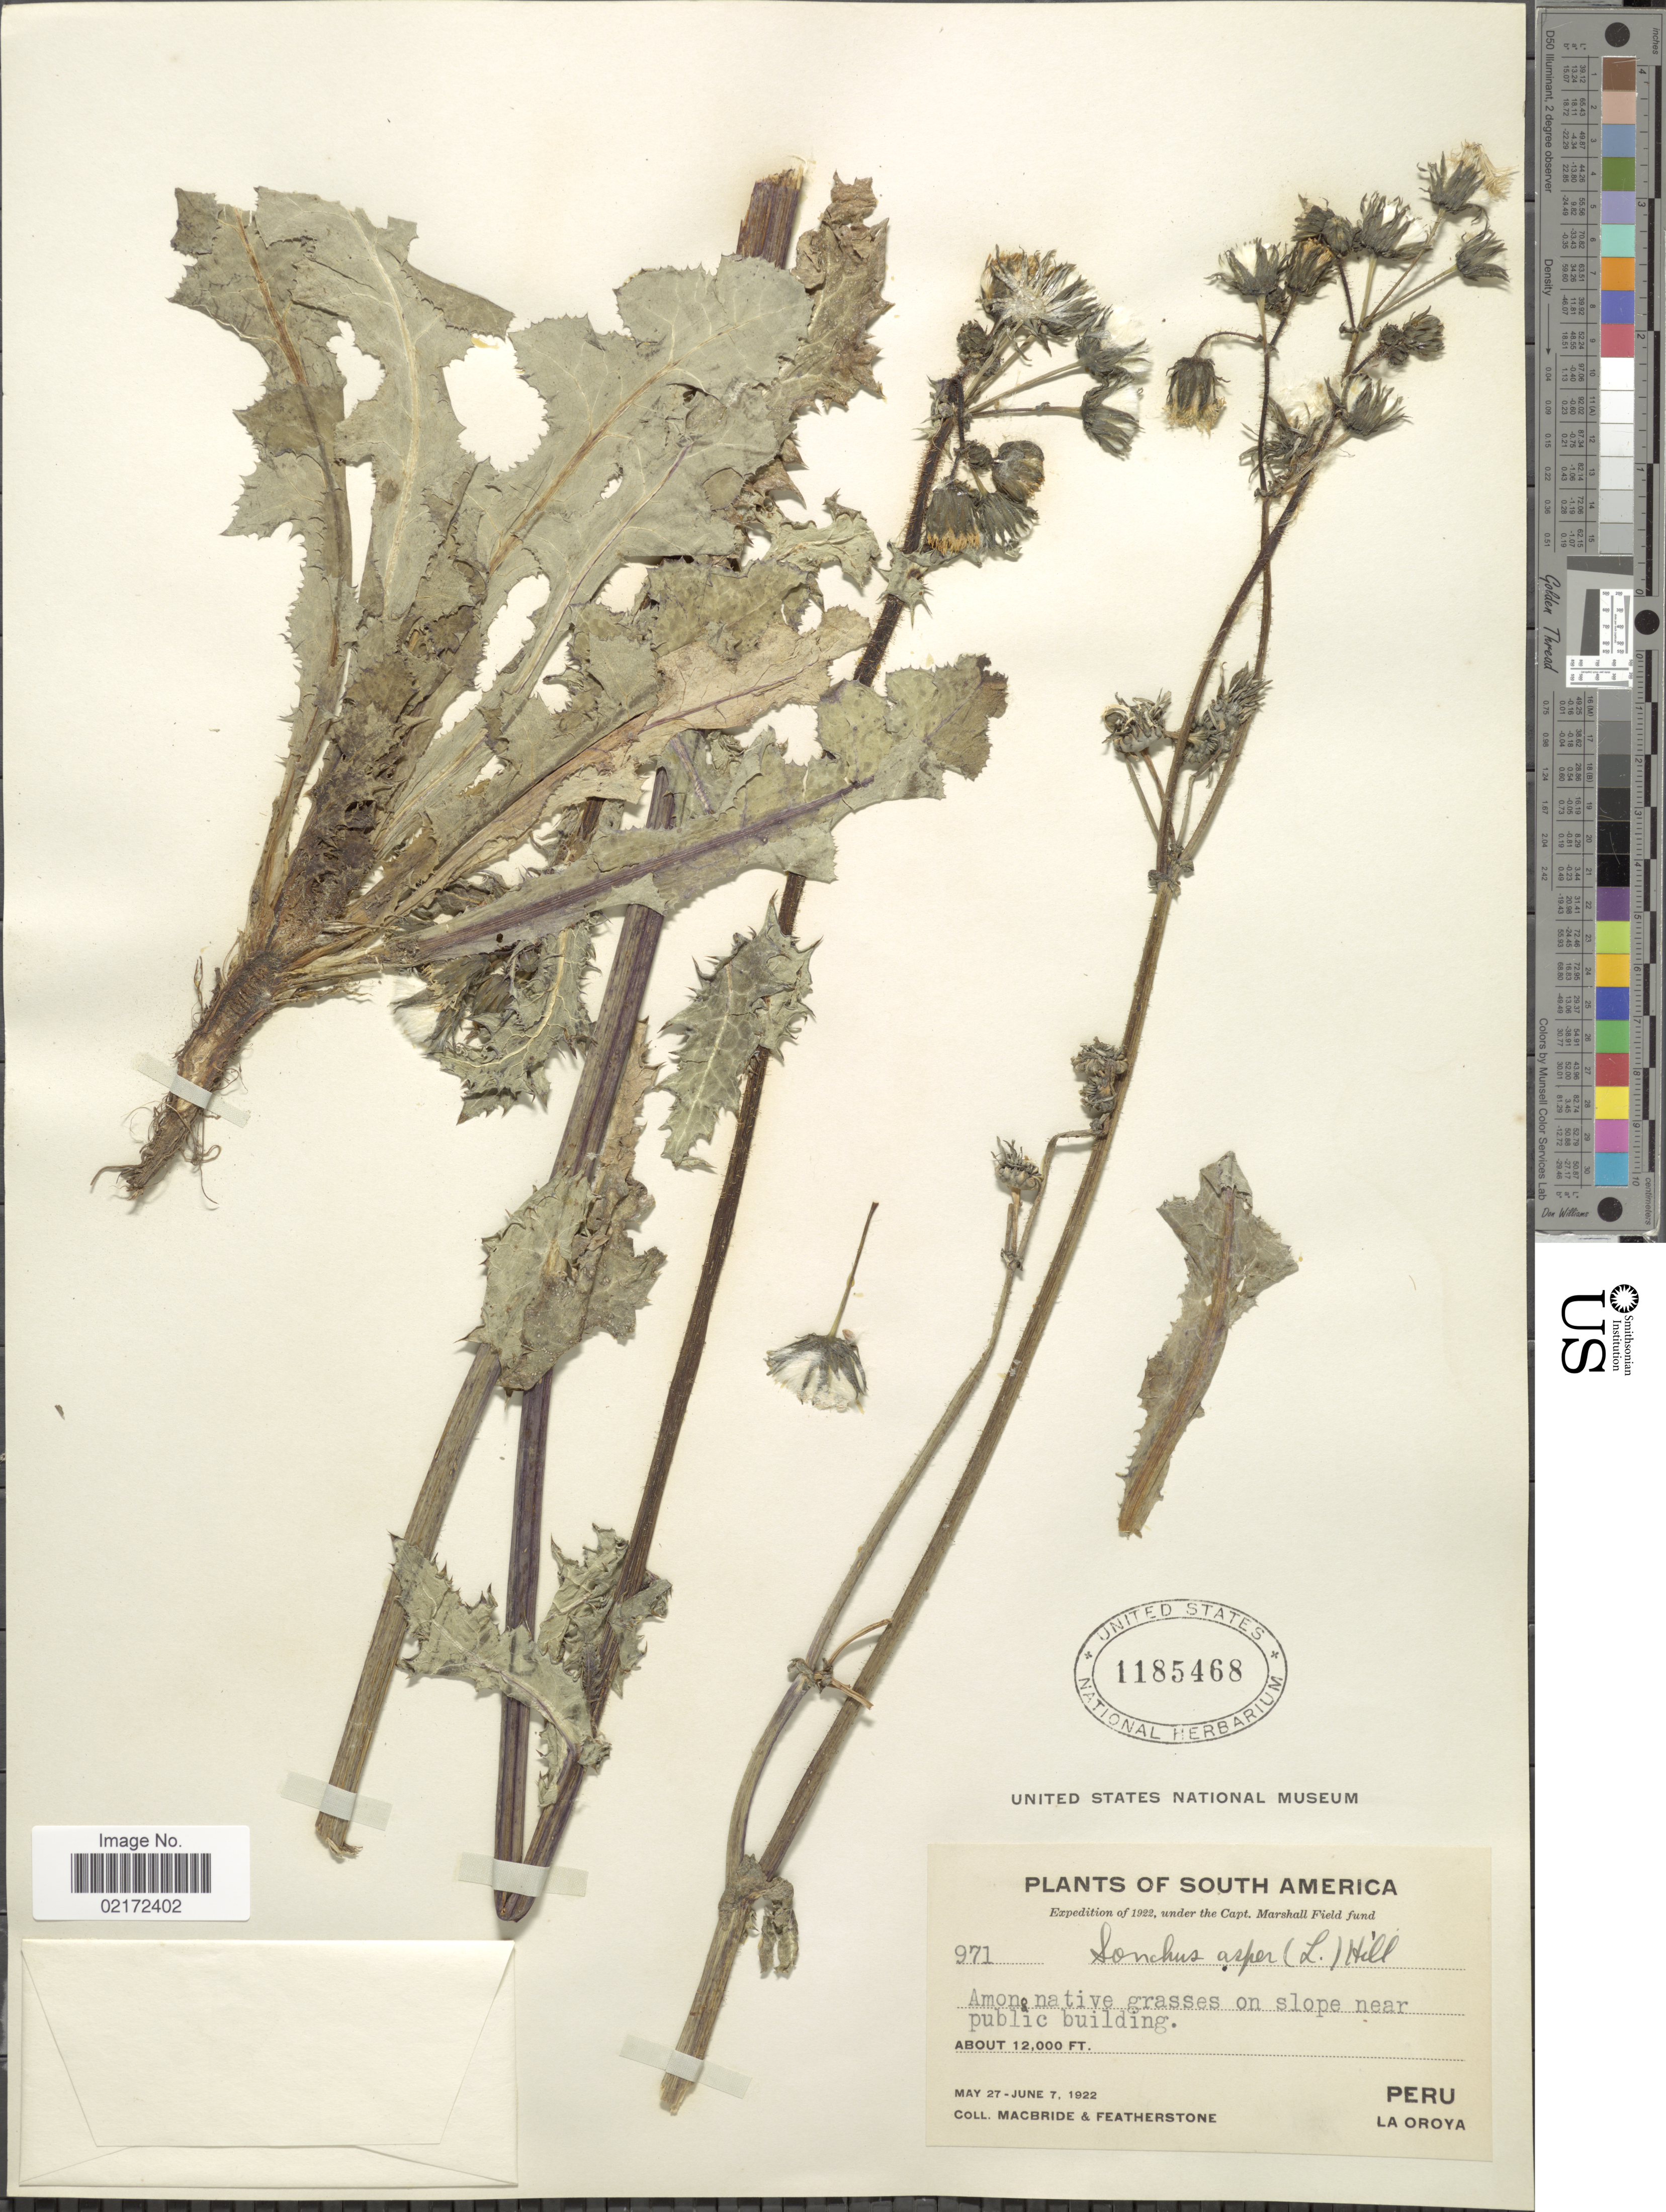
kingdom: Plantae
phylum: Tracheophyta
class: Magnoliopsida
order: Asterales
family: Asteraceae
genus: Sonchus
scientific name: Sonchus asper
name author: (L.) Hill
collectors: Macbride, -- & -. Featherstone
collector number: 971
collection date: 1922-05-27/1922-06-07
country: Peru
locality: Among native grasses on slope near public building, Peru, La Oroya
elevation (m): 3658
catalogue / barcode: US 1185468